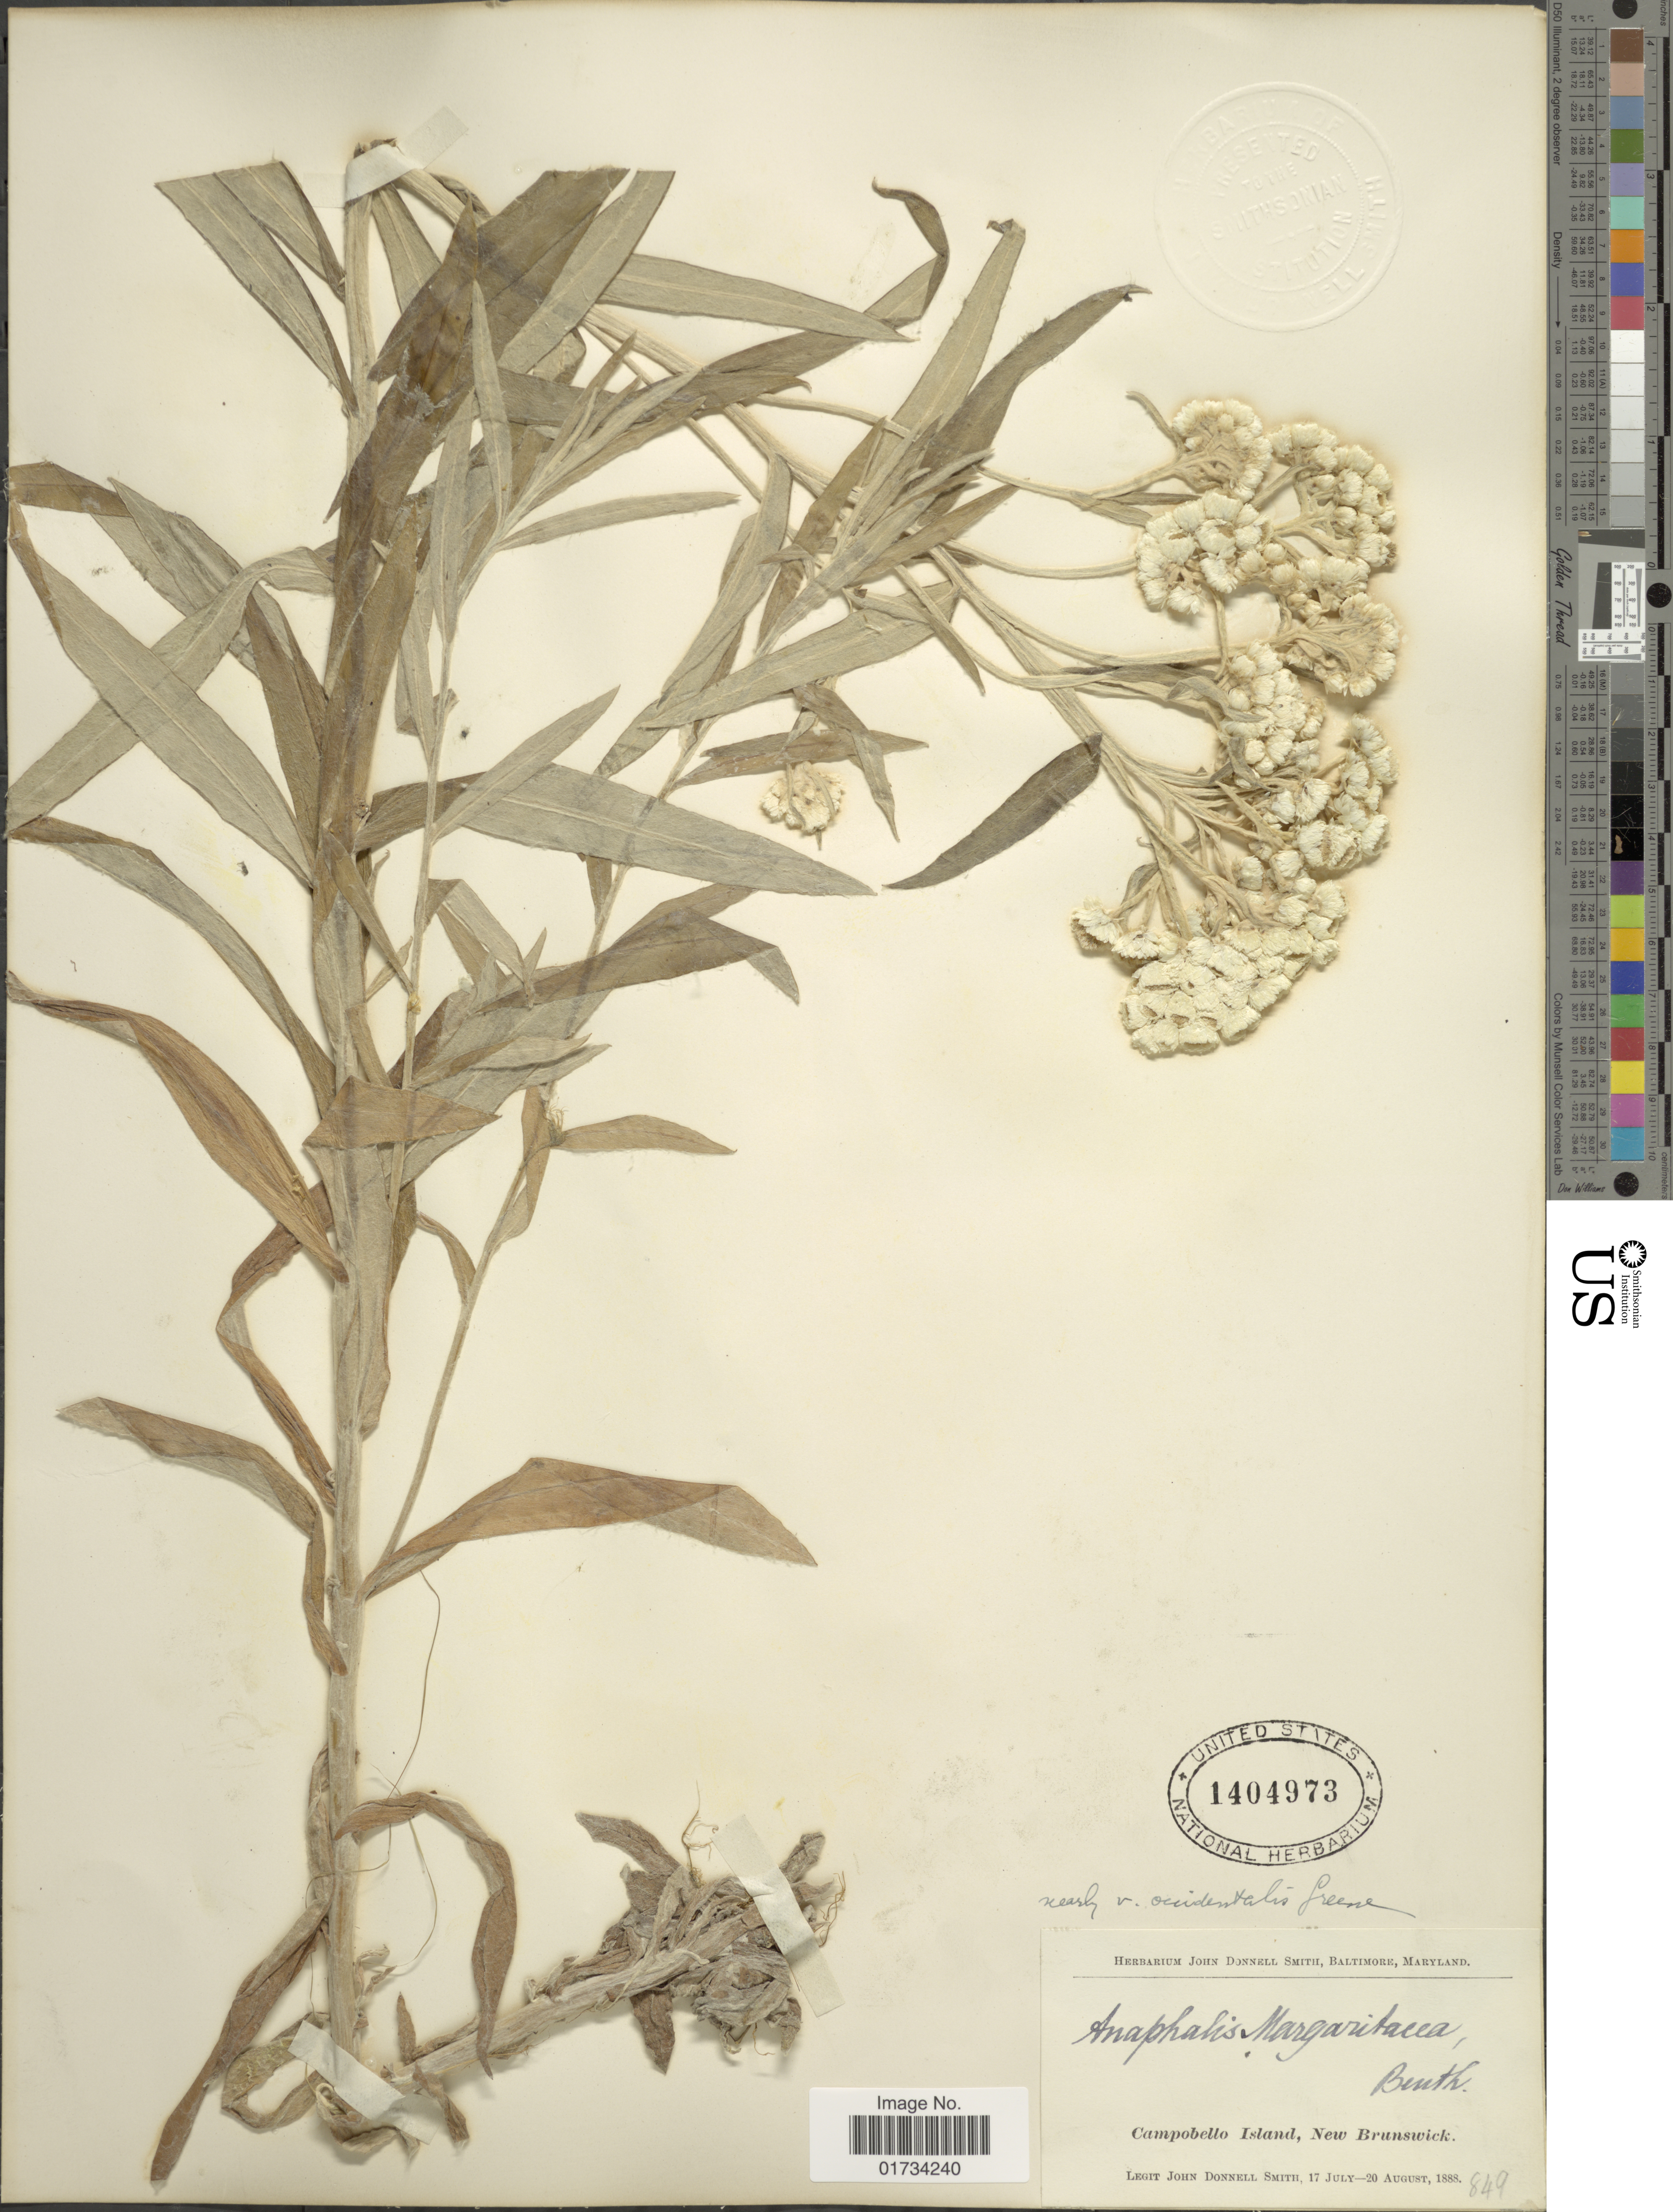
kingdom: Plantae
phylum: Tracheophyta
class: Magnoliopsida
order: Asterales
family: Asteraceae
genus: Anaphalis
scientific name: Anaphalis margaritacea var. occidentalis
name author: Greene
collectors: J. Donnell Smith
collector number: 849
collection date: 1888-07-17/1888-08-20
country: Canada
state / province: New Brunswick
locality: Campobello Island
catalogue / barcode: US 1404973